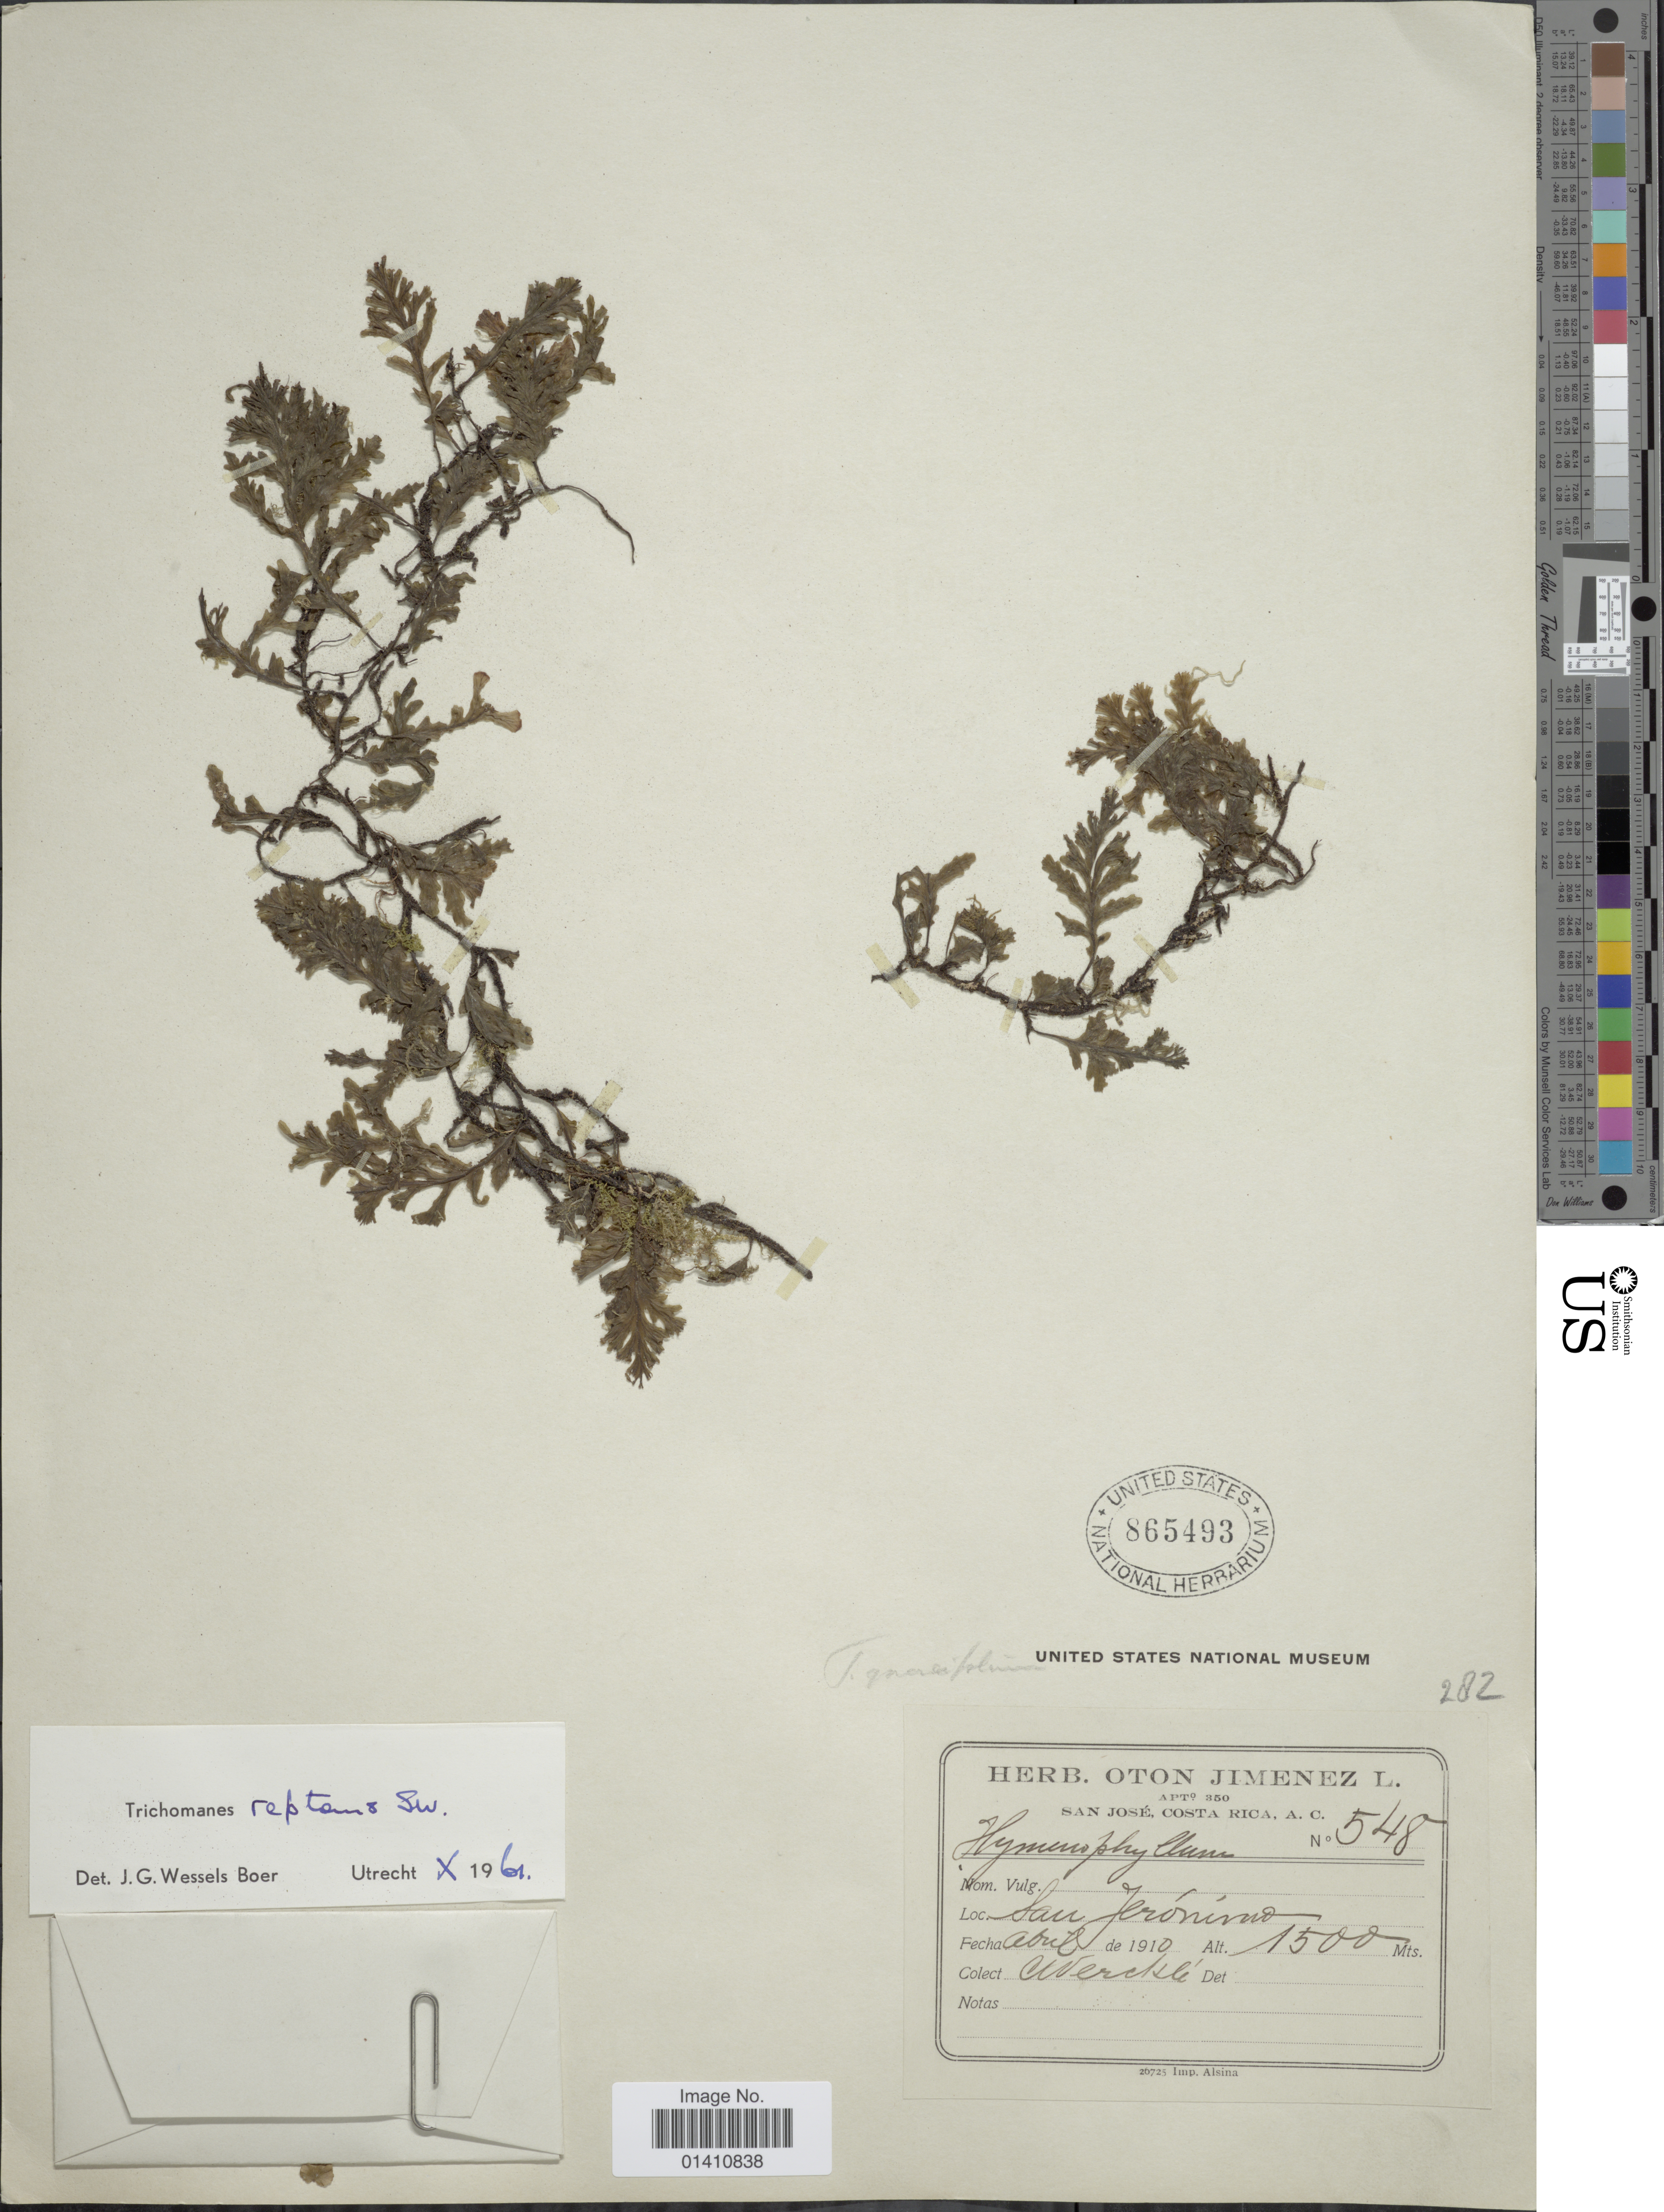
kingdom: Plantae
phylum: Tracheophyta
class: Polypodiopsida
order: Hymenophyllales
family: Hymenophyllaceae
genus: Didymoglossum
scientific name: Didymoglossum reptans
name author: (Sw.) C. Presl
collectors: C. C Wercklé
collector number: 548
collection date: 1910-04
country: Costa Rica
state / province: San José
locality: San Jeronimo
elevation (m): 1500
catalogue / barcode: US 865493